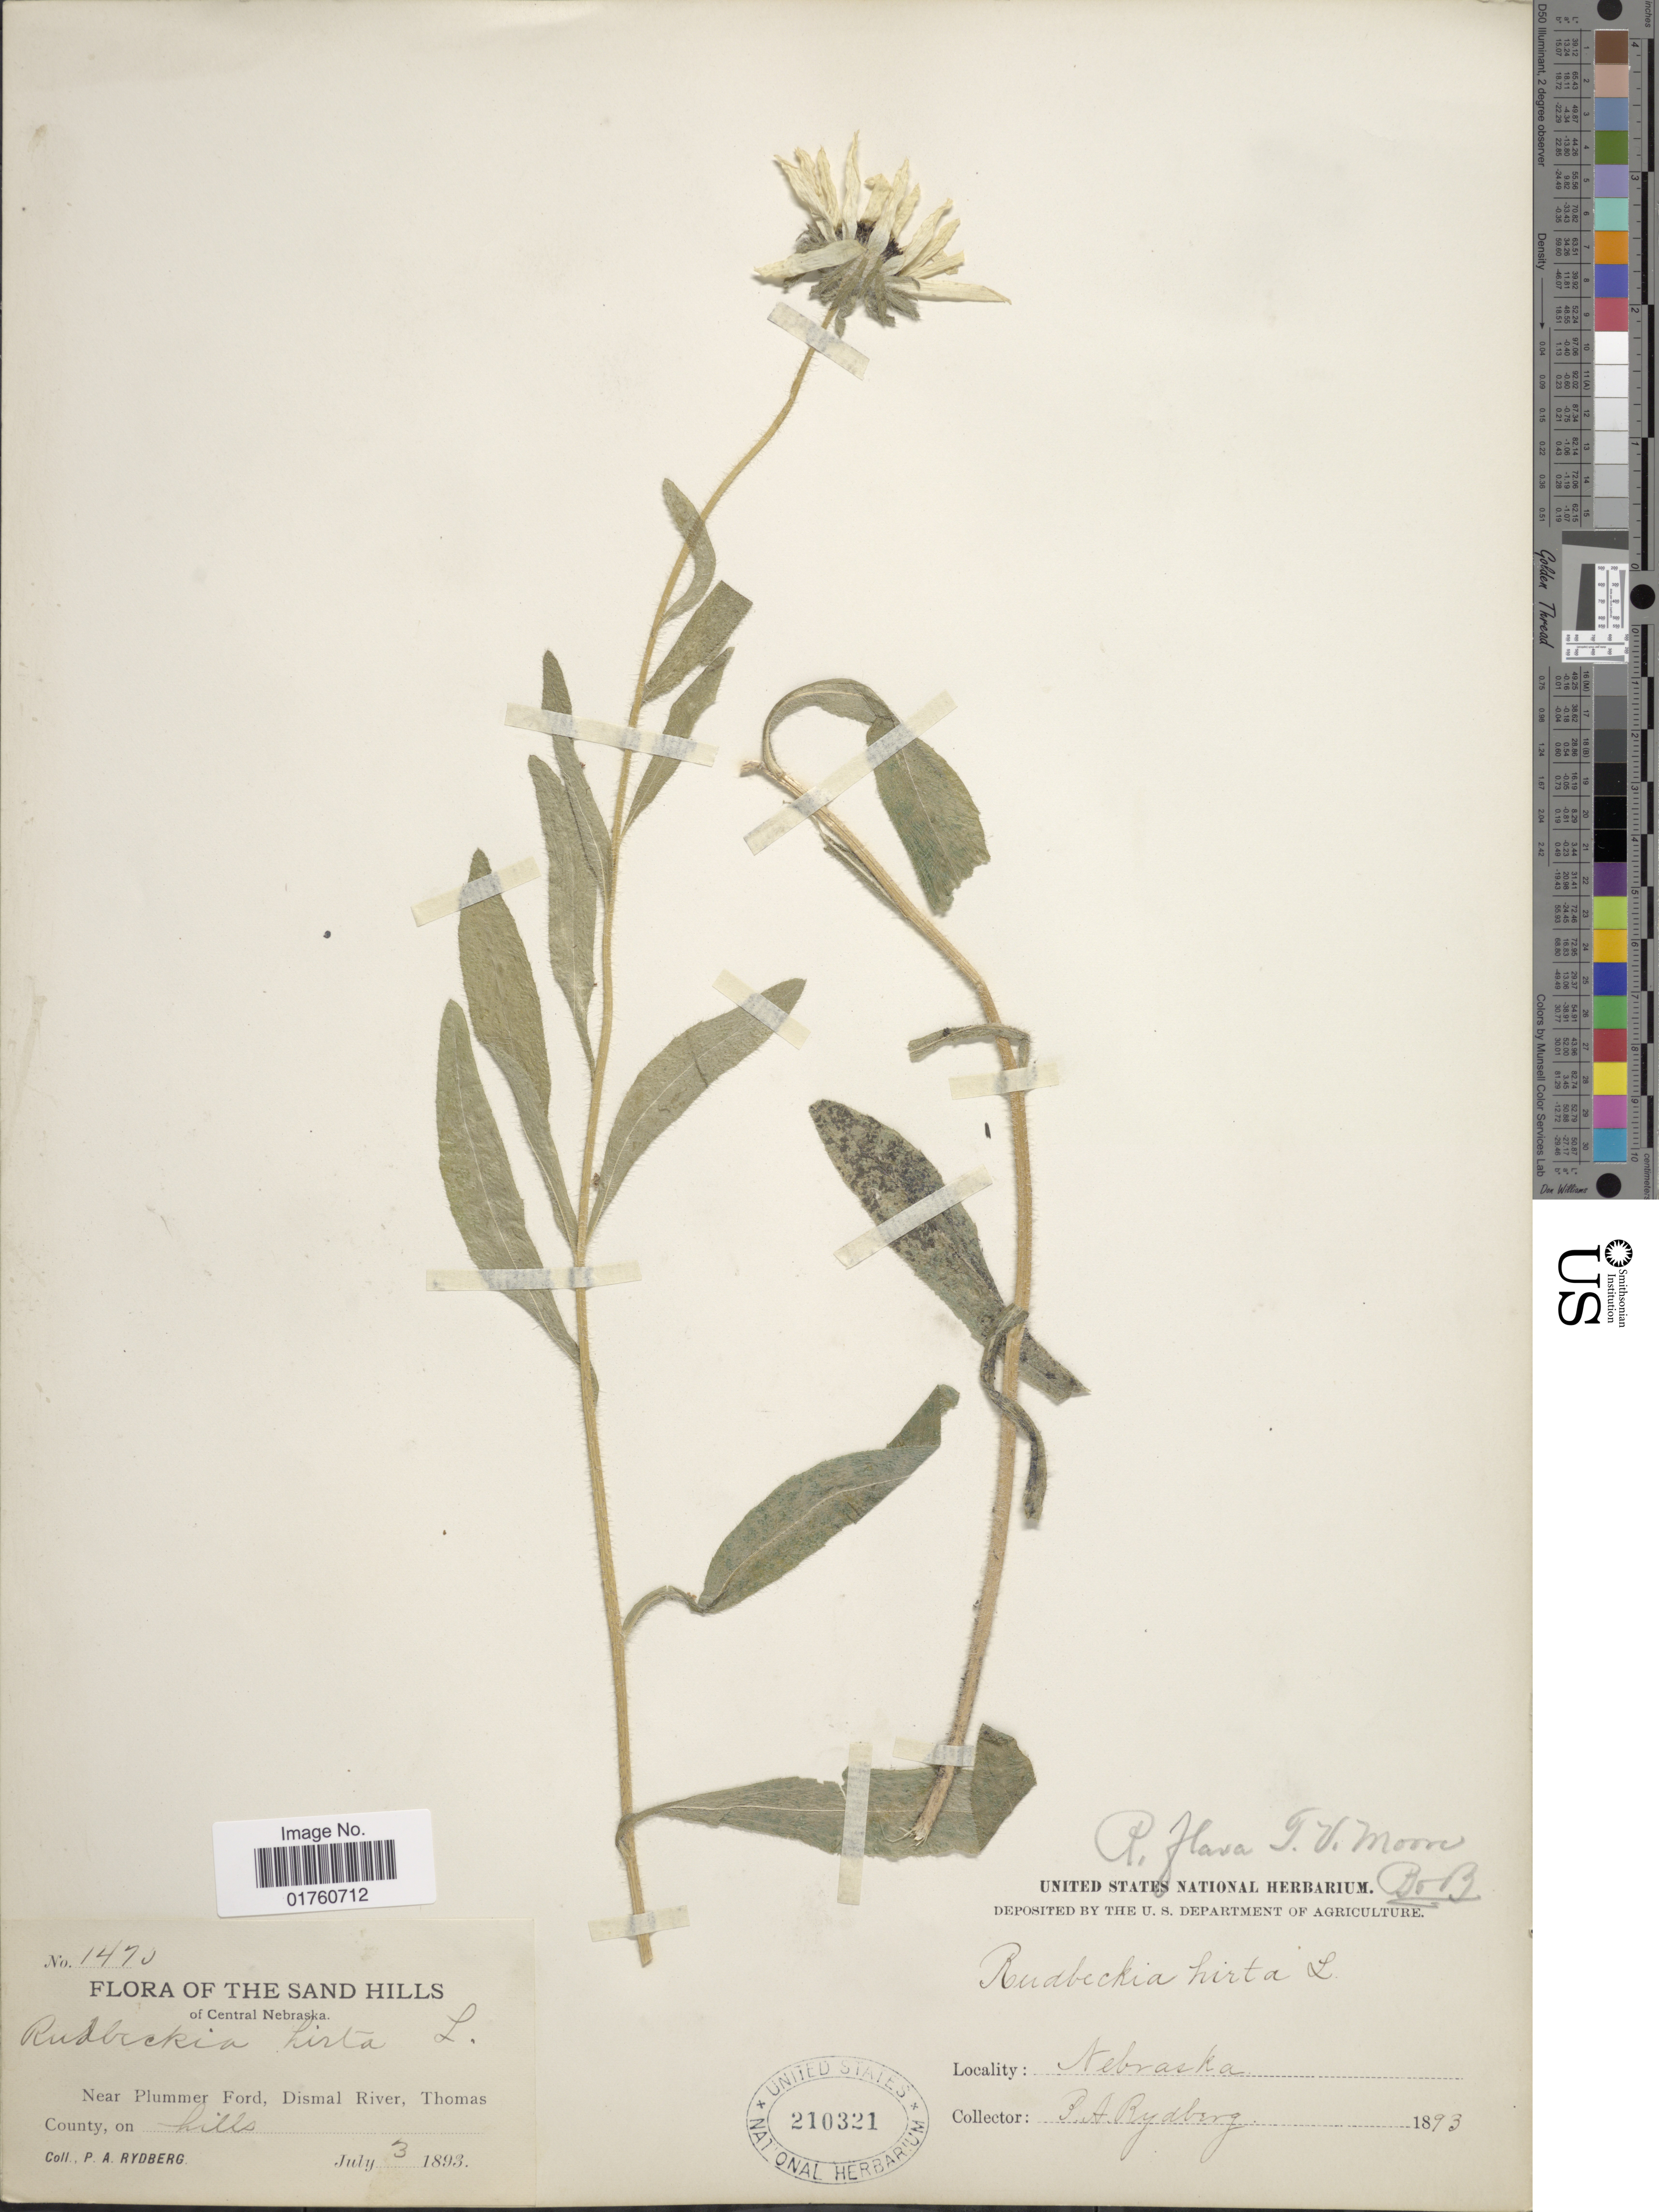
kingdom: Plantae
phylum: Tracheophyta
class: Magnoliopsida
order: Asterales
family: Asteraceae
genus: Rudbeckia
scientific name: Rudbeckia flava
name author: T.V. Moore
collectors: P. A. Rydberg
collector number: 1473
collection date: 1893-07-03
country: United States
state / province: Nebraska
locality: The San d Hills of Central Nebraska, Near Plummer Ford, Dismal River, Thomas County, on hills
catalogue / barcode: US 210321